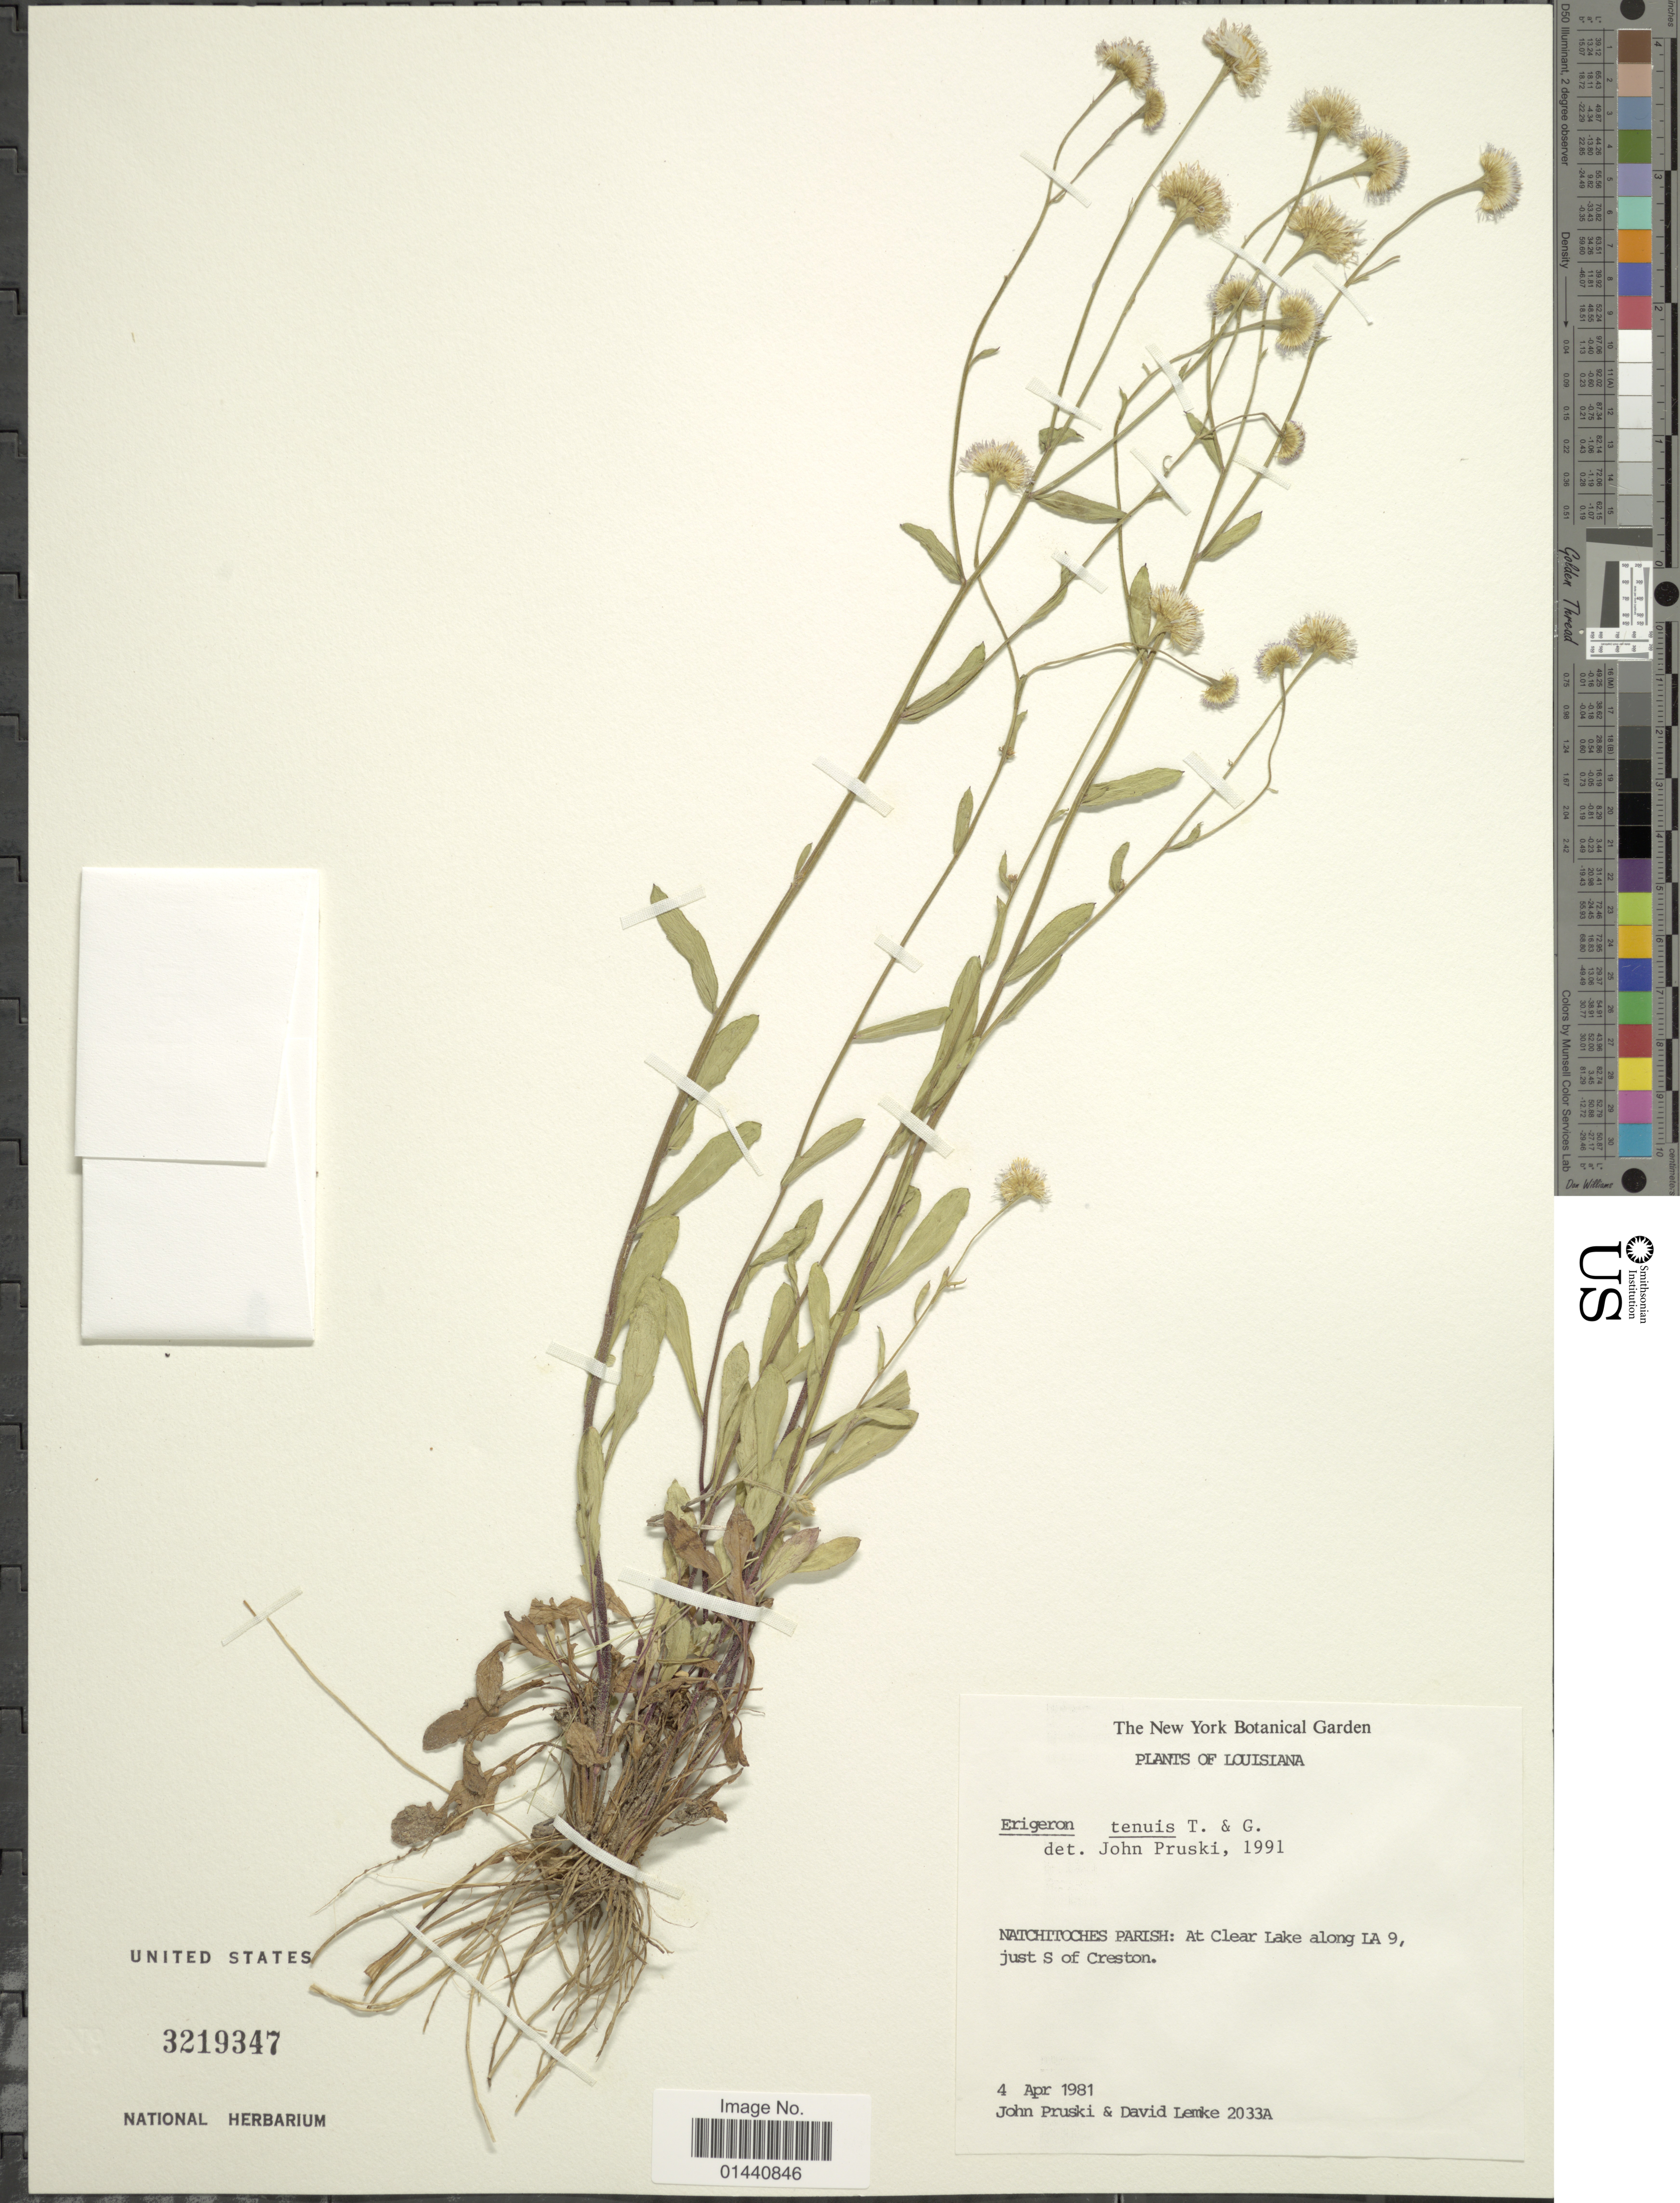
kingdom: Plantae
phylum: Tracheophyta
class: Magnoliopsida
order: Asterales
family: Asteraceae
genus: Erigeron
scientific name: Erigeron tenuis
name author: Torr. & A. Gray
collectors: J. F. Pruski & D. Lemke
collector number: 2033A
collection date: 1981-04-04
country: United States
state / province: Louisiana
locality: Natchitoches Parish: At Clear Lake along LA 9, just S of Creston.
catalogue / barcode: US 3219347